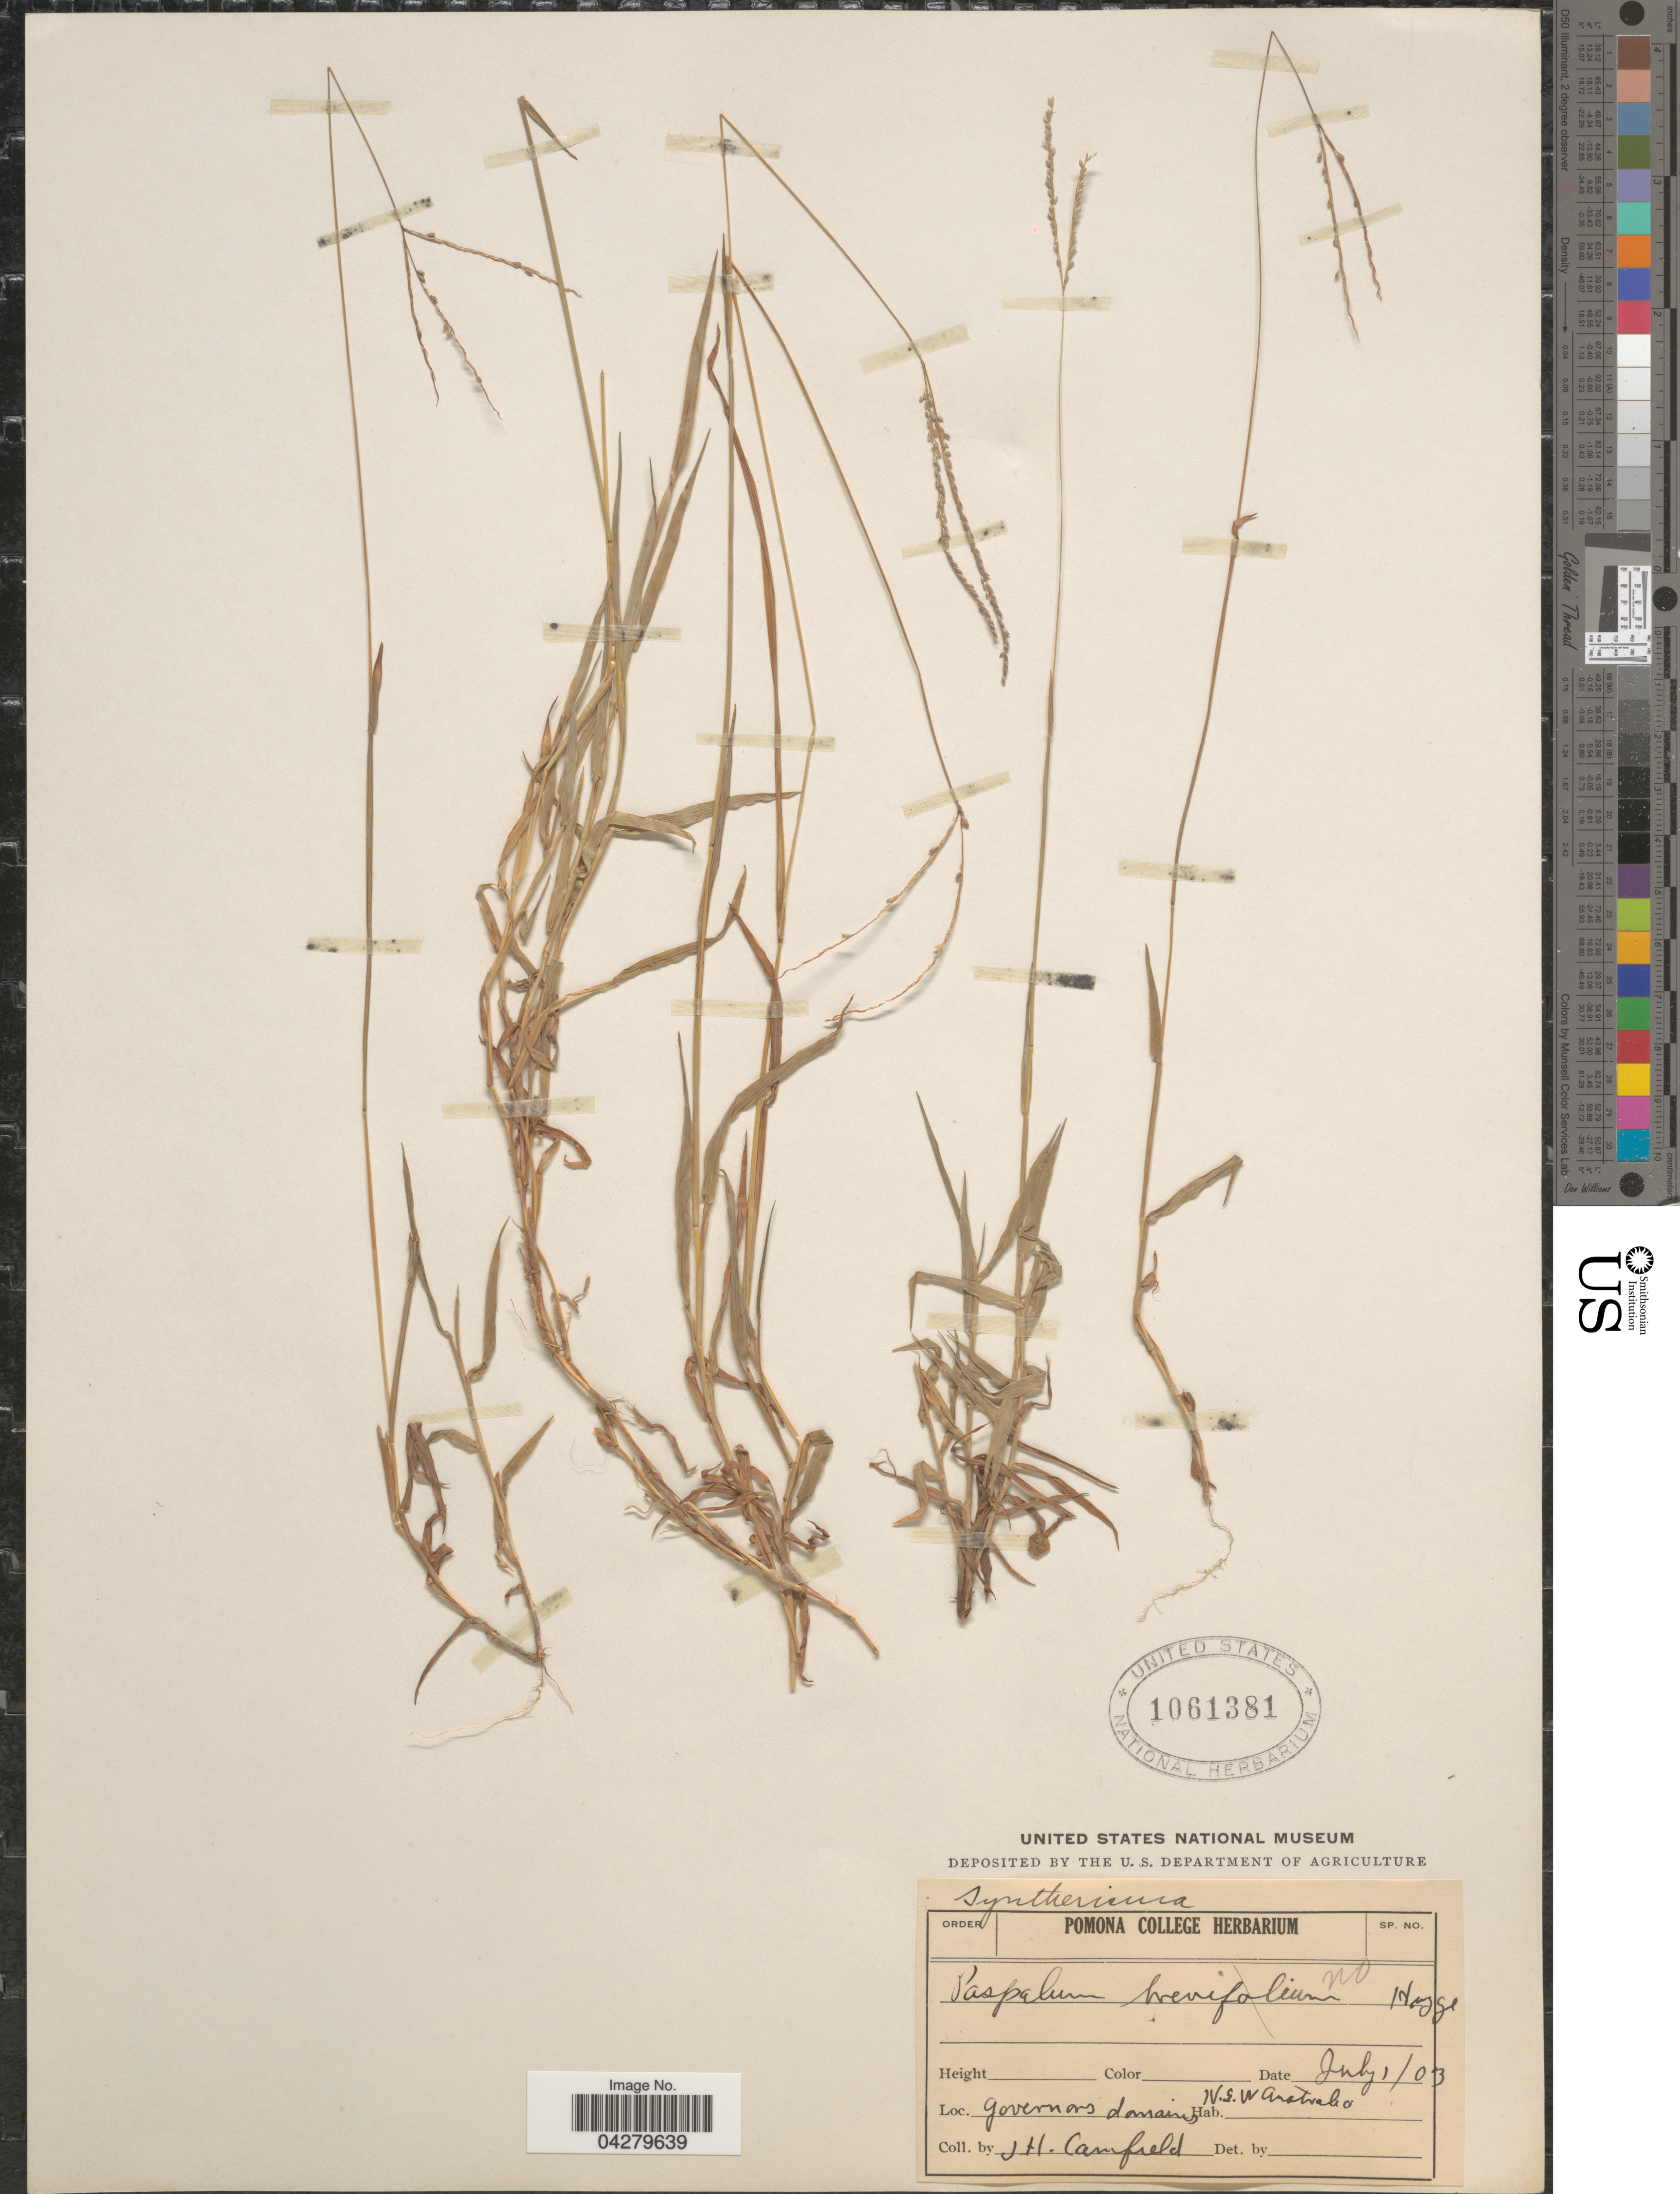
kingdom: Plantae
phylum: Tracheophyta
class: Liliopsida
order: Poales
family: Poaceae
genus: Digitaria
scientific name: Digitaria sp.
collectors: J. Camfield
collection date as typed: Transcribed d/m/y: 1/7/3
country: Australia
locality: Governors domains. N.S.W.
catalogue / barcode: US 1061381